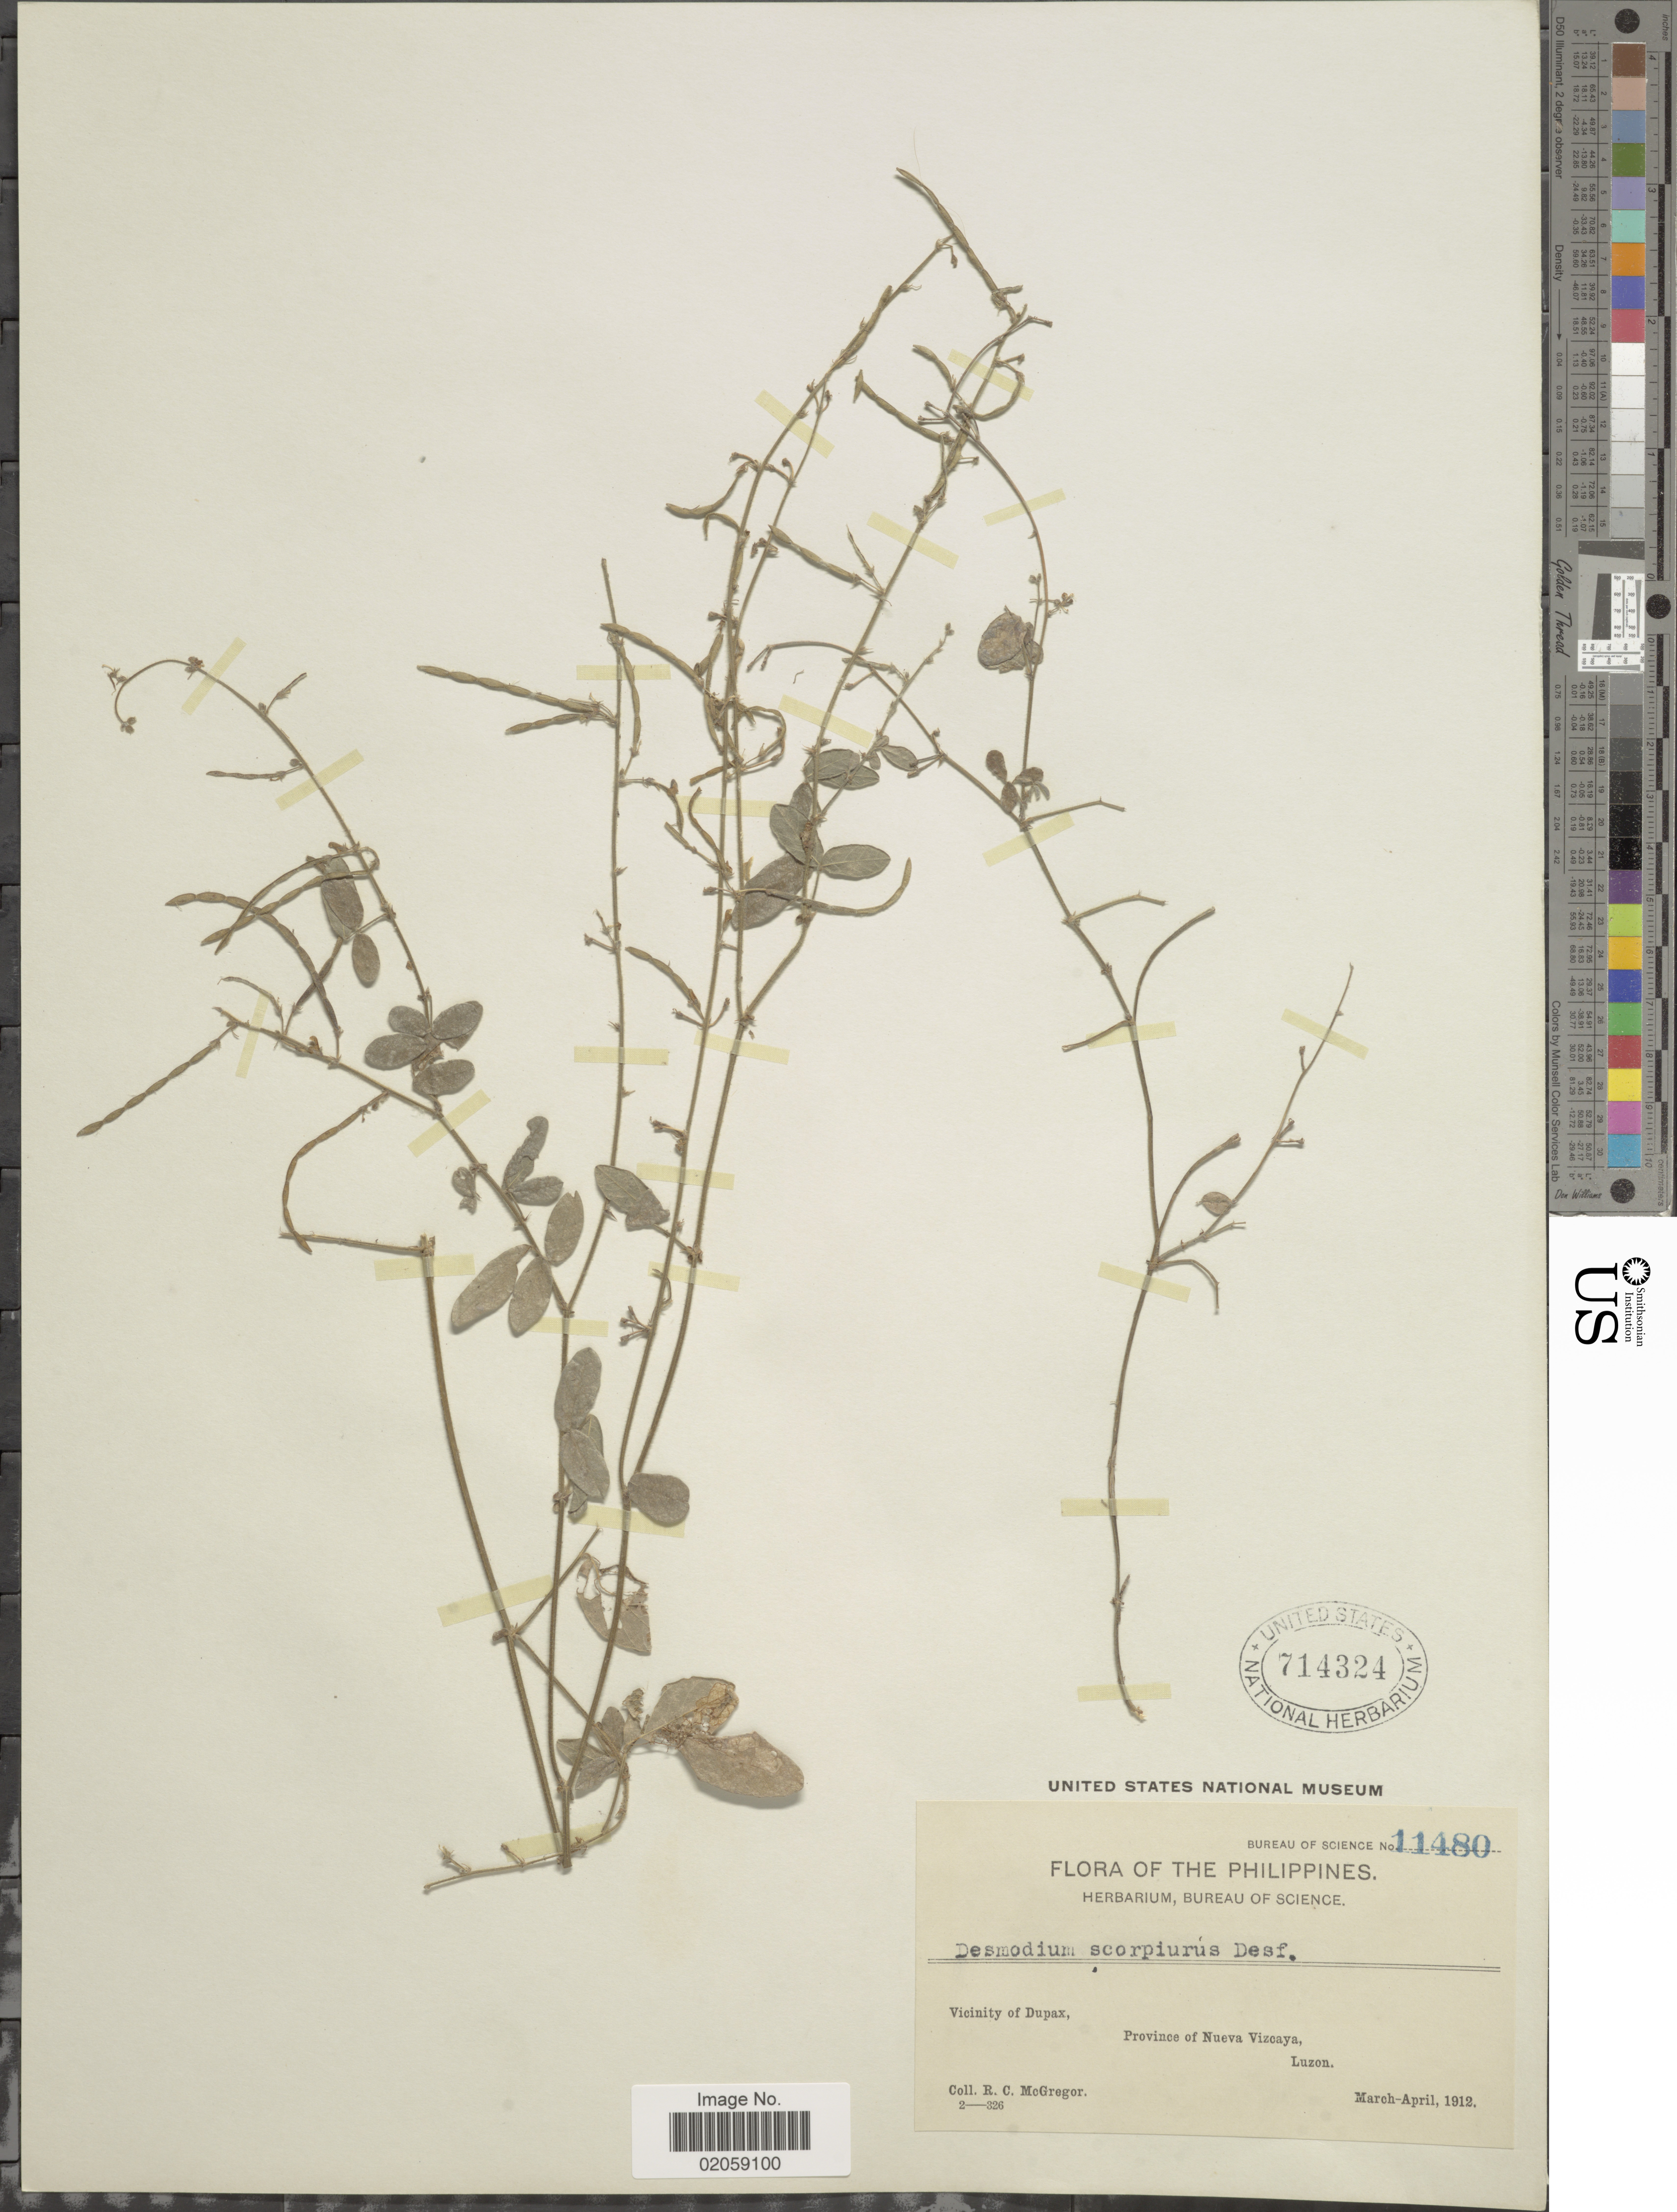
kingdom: Plantae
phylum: Tracheophyta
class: Magnoliopsida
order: Fabales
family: Fabaceae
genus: Desmodium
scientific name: Desmodium scorpiurus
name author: (Sw.) Desv. ex DC.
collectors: R. C. McGregor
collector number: Bureau of Science 11480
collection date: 1912-03/1912-04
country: Philippines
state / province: Cagayan Valley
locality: Vicinity of Dupax, Province of Nueva Vizcaya, Luzon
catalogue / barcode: US 714324